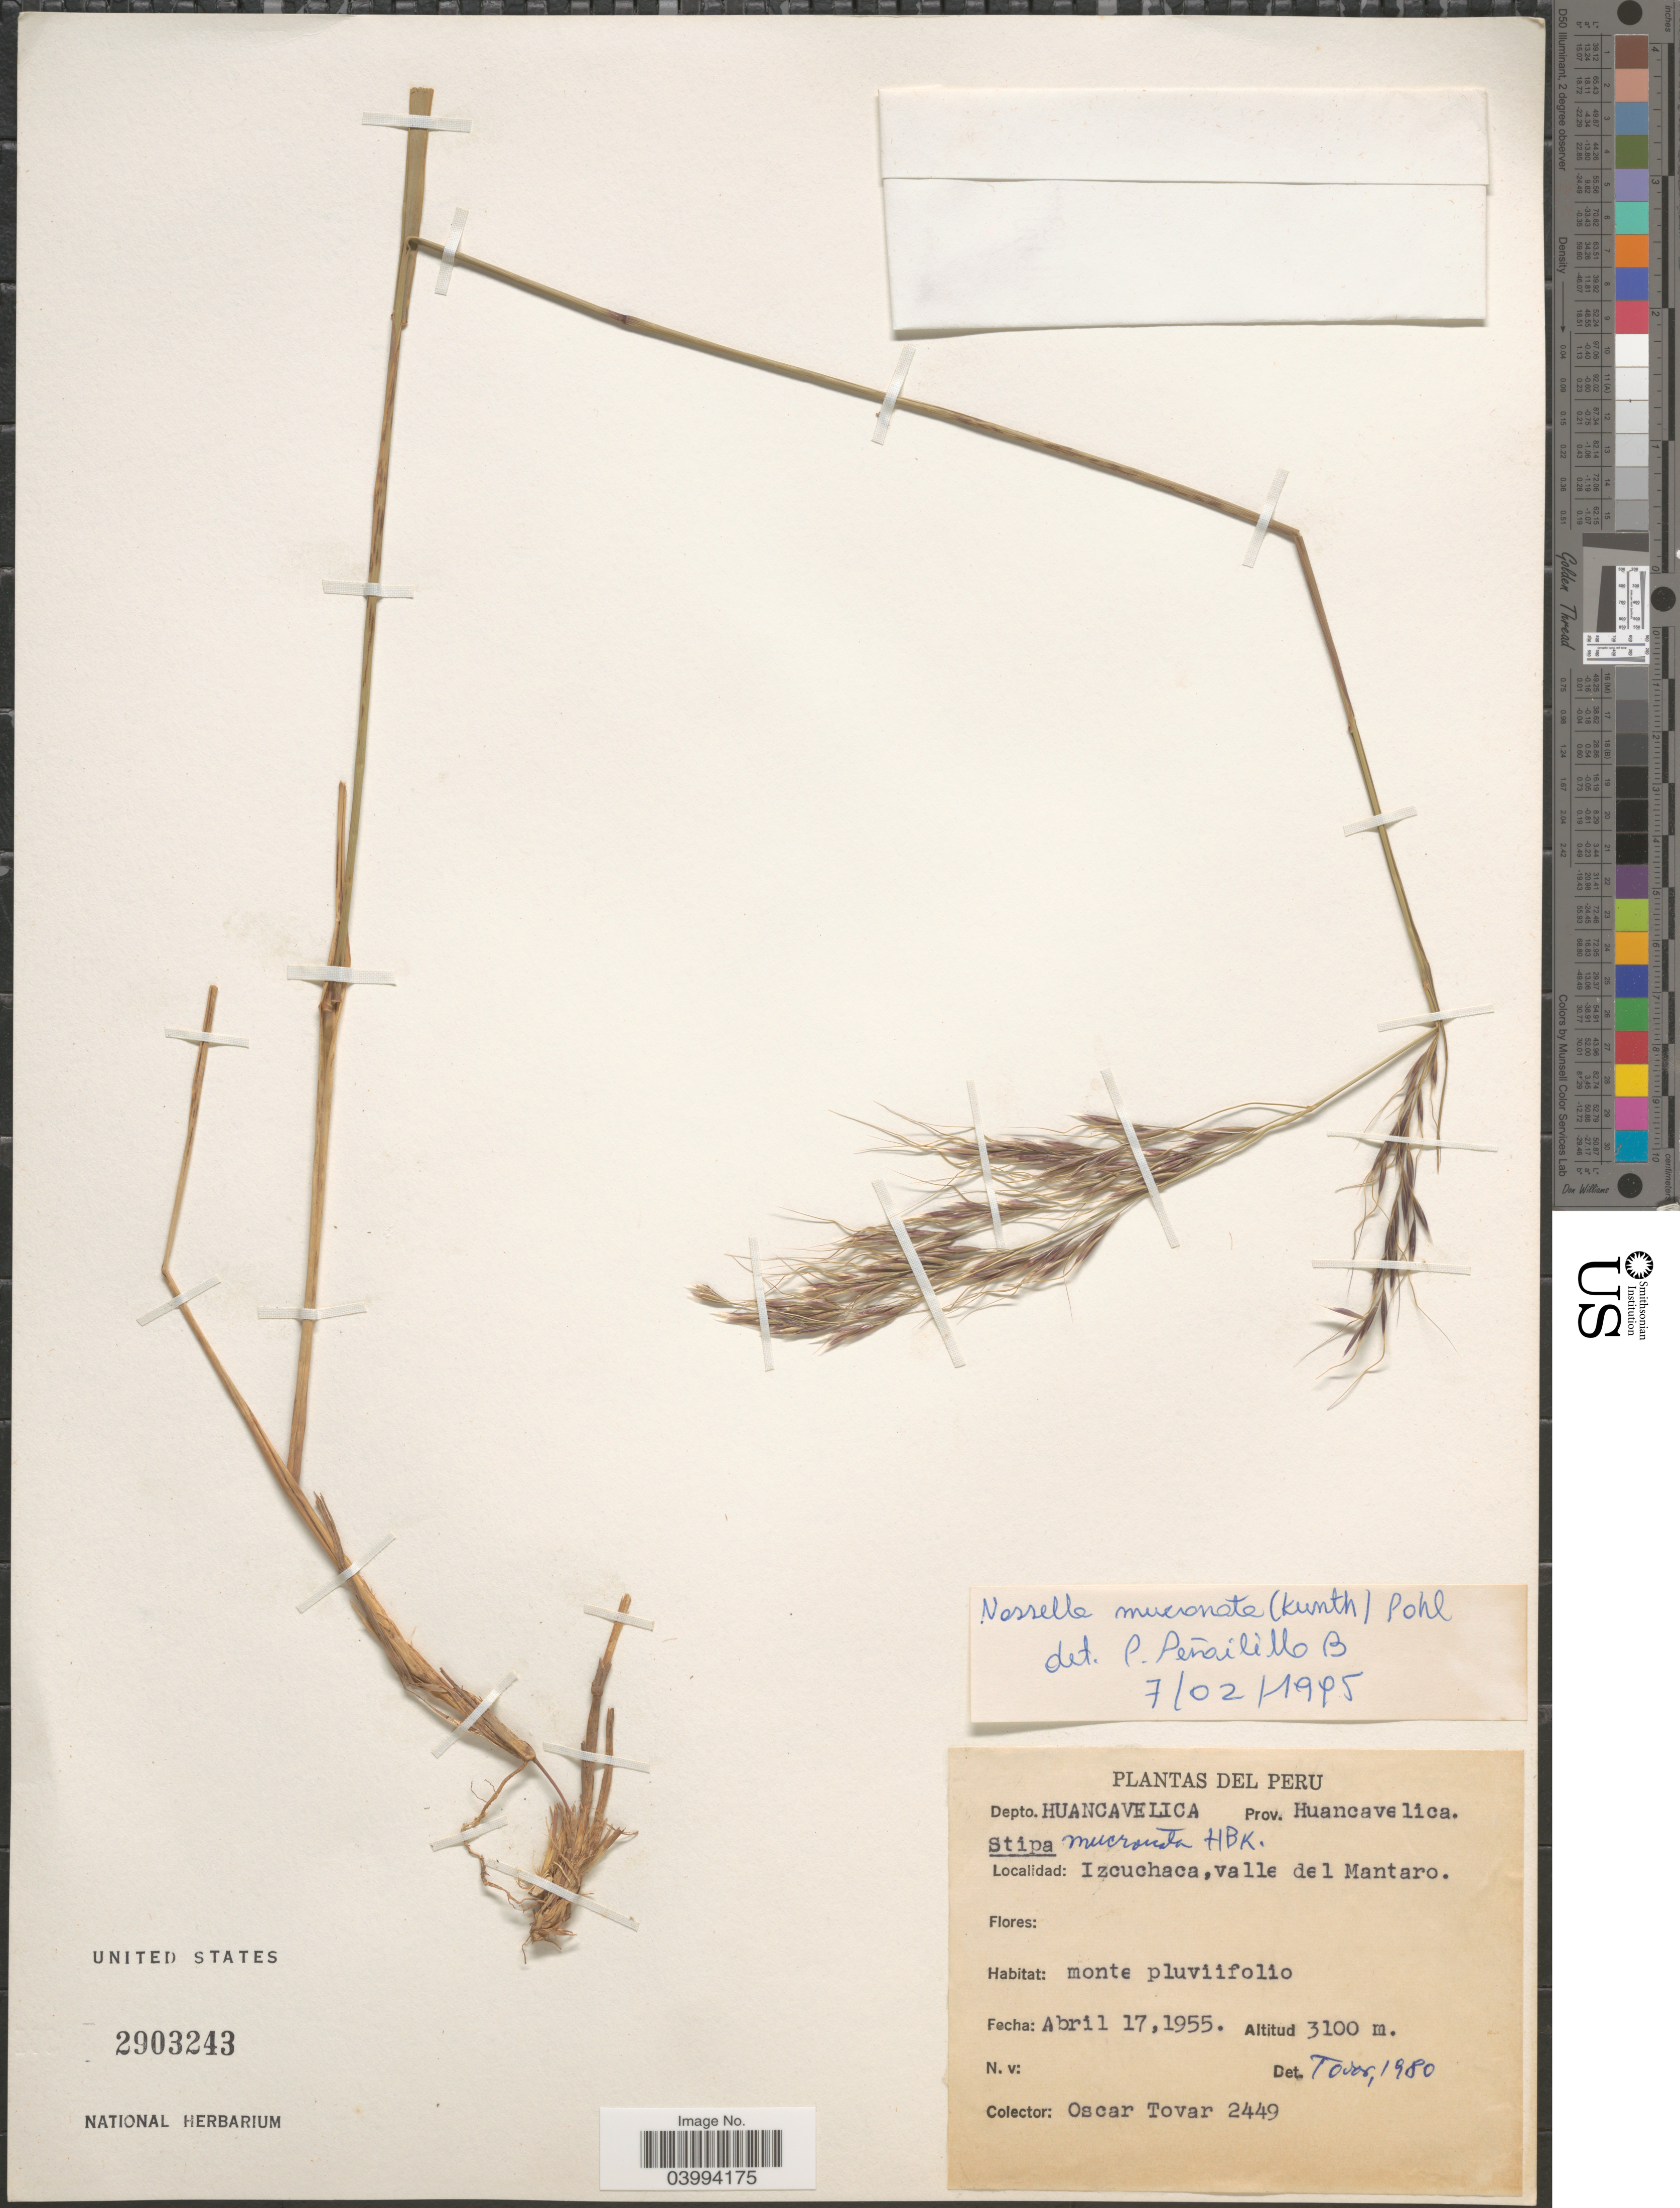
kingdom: Plantae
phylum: Tracheophyta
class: Liliopsida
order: Poales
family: Poaceae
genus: Nassella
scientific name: Nassella mucronata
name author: (Kunth) R.W. Pohl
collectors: O. Tovar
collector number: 2449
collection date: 1955-04-17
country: Peru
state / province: Huancavelica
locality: Depto. Huancavelica. Prov. Huancavelica. Izcuchaca, valle del Mantaro.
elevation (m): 3100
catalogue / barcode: US 2903243